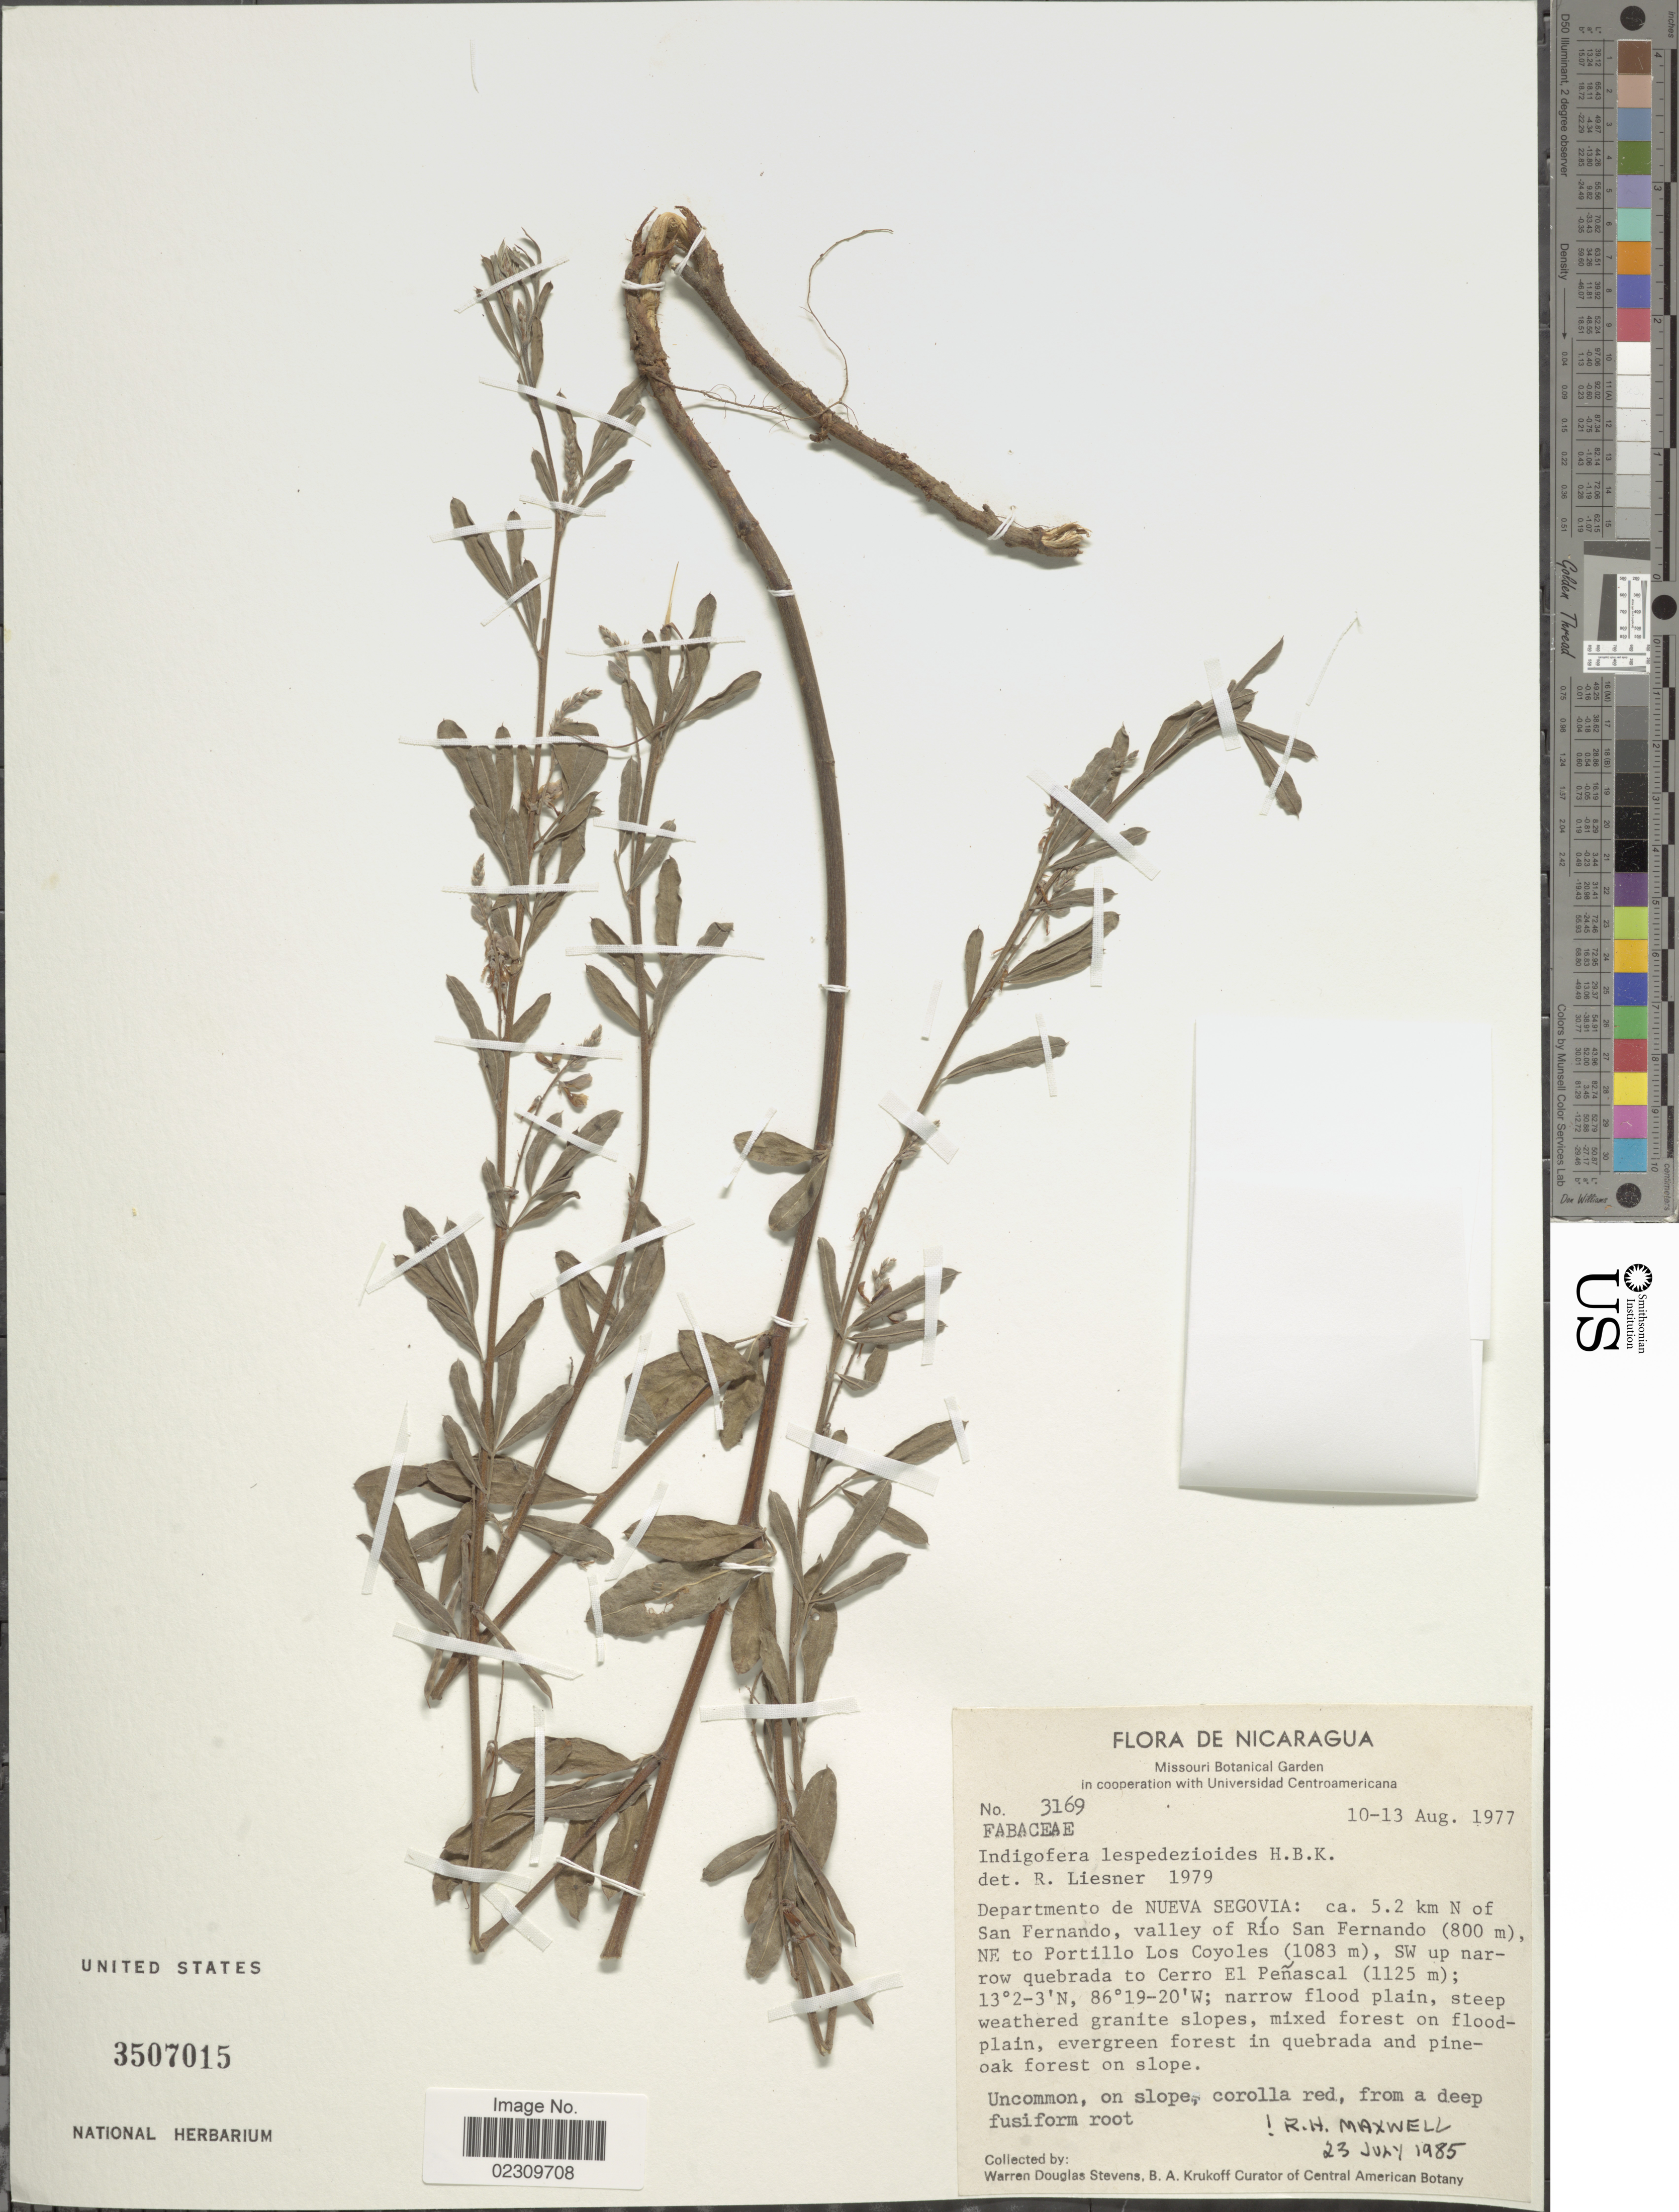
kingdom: Plantae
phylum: Tracheophyta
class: Magnoliopsida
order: Fabales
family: Fabaceae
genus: Indigofera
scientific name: Indigofera lespedezioides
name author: Kunth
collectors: W. D. Stevens & B. A. Krukoff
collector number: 3169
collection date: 1977-08-10/1977-08-13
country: Nicaragua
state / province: Nueva Segovia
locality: Departamento Nueva Segovia: ca. 5.2 km N of San Fernando, valley of Río San Fernando, NE to Portillo Los Coyoles, SW up narrow quebrada to Cerro El Peñascal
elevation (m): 800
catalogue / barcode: US 3507015